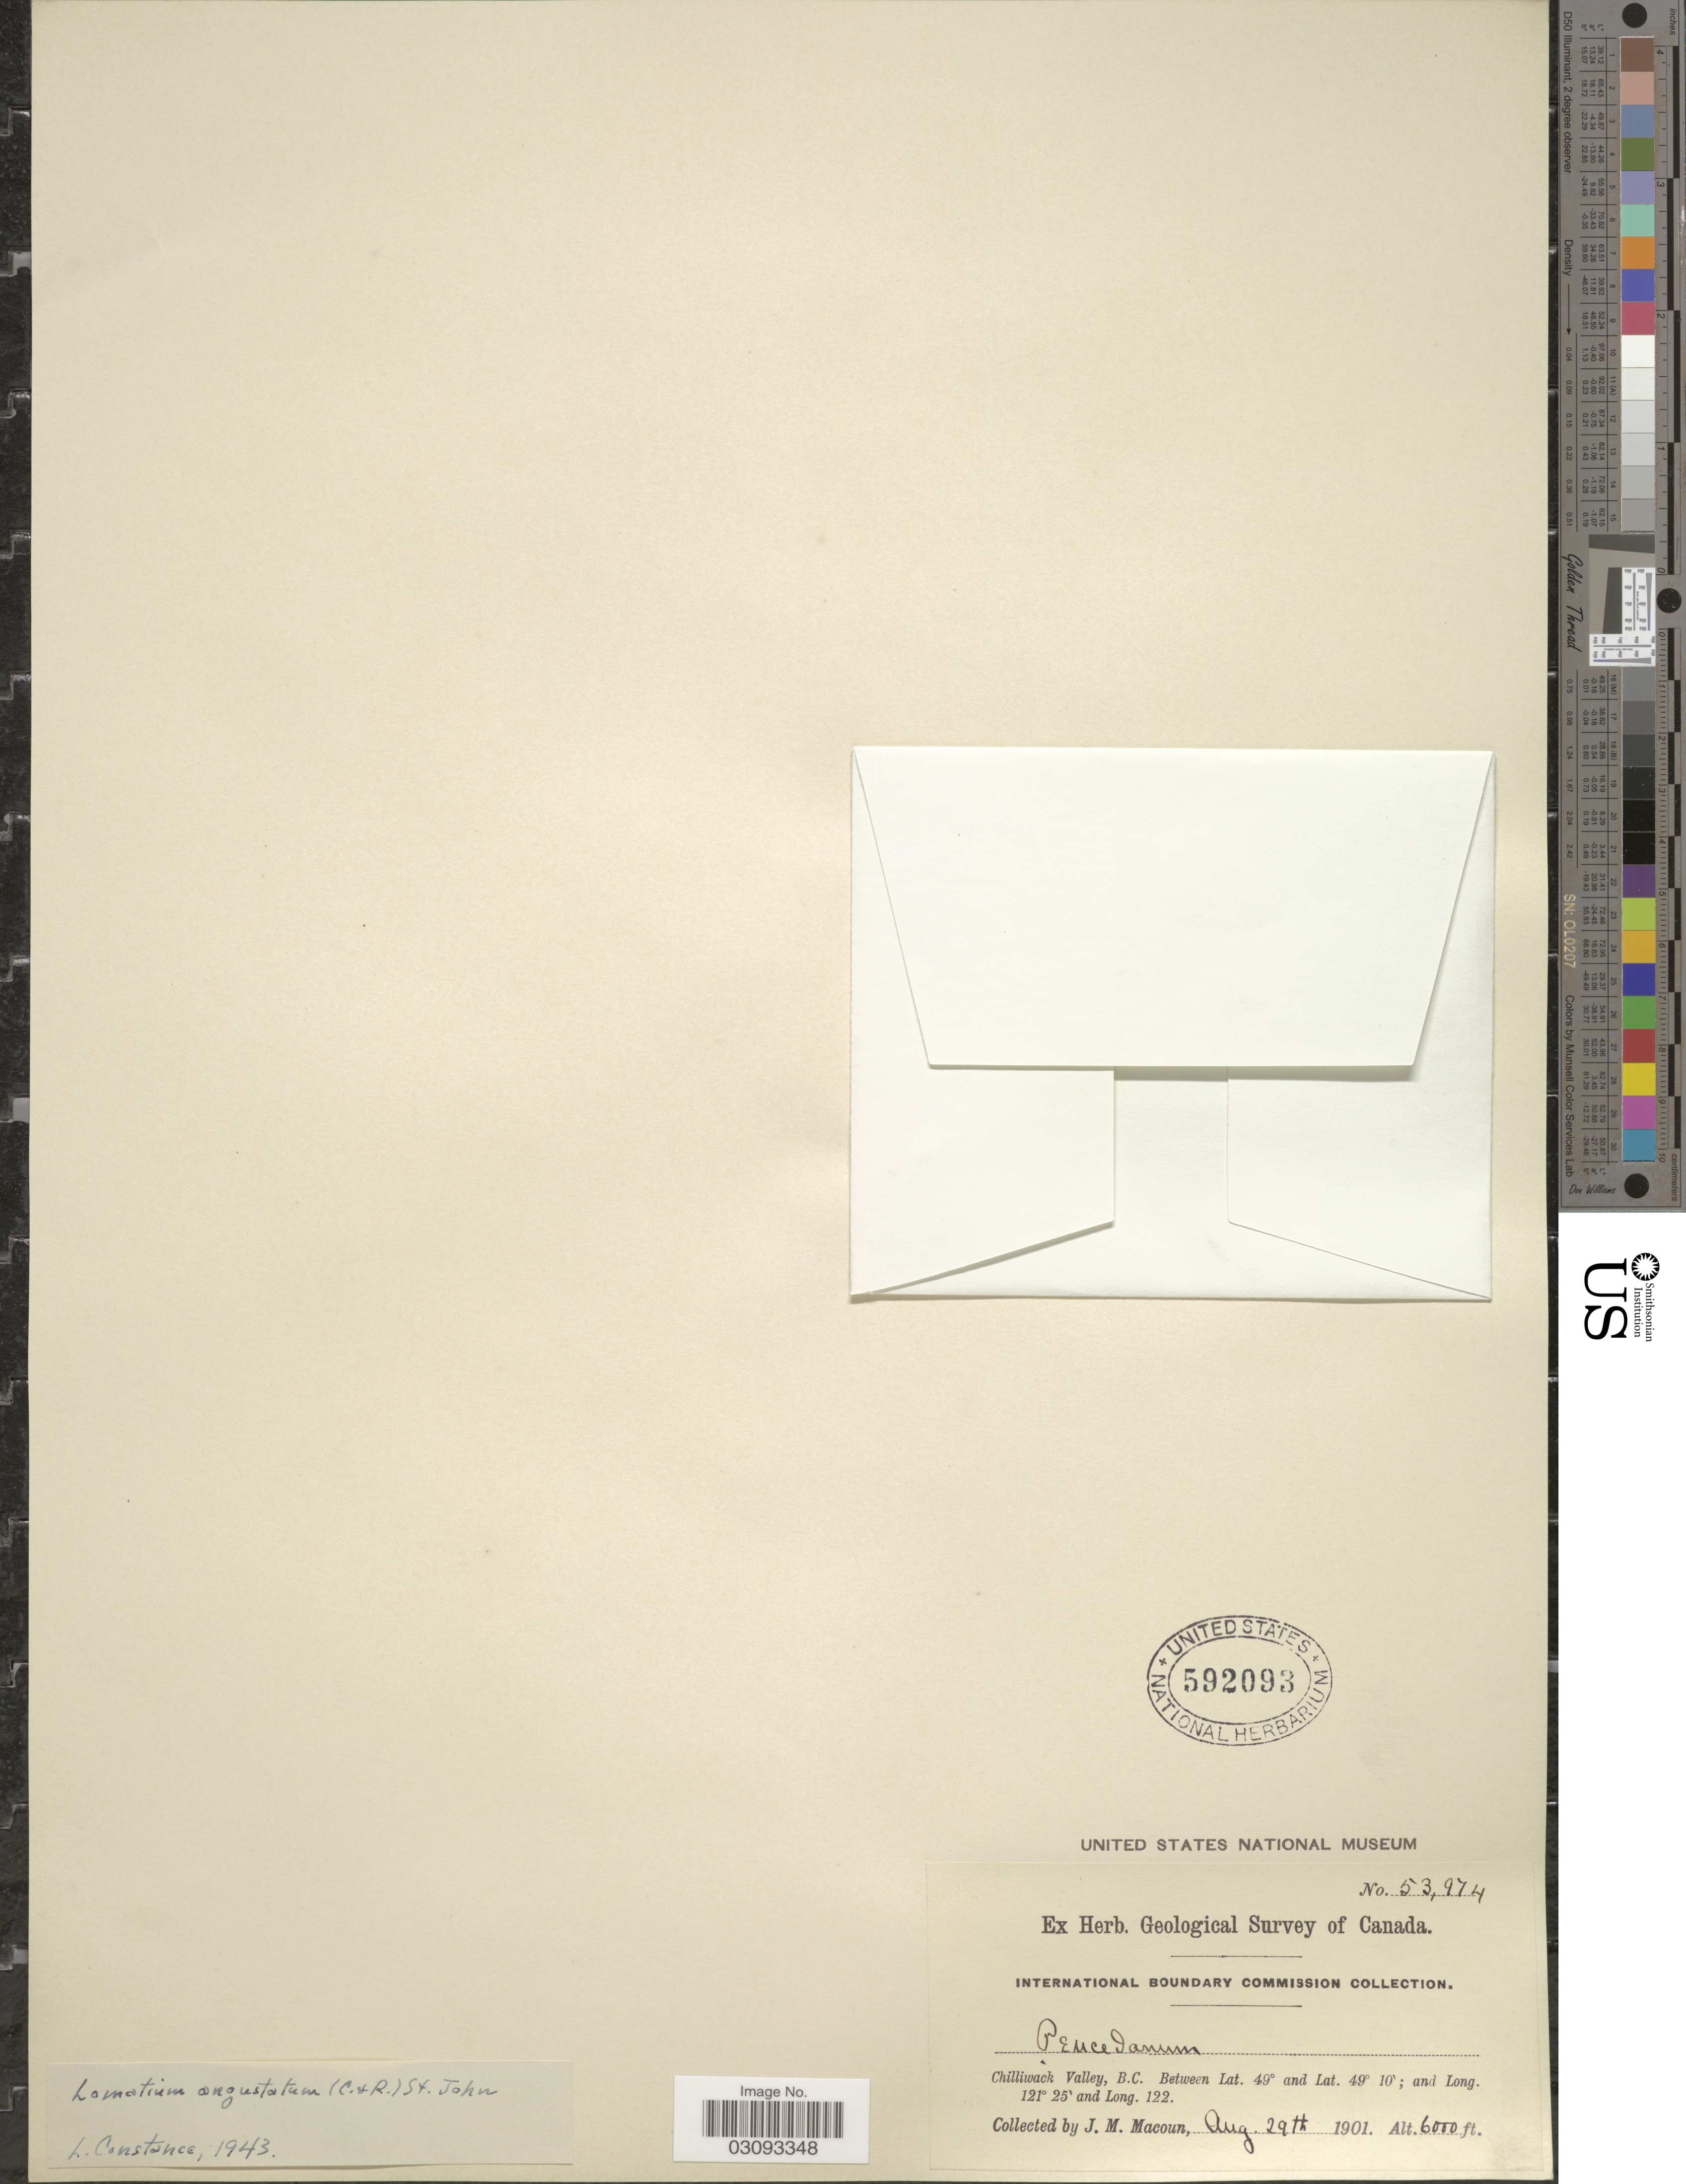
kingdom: Plantae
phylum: Tracheophyta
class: Magnoliopsida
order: Apiales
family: Apiaceae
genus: Lomatium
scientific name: Lomatium angustatum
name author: (J.M. Coult. & Rose) H. St. John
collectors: J. M. Macoun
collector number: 53974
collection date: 1901-08-29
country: Canada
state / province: British Columbia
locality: Chilliwack Valley.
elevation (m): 1829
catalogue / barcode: US 592093